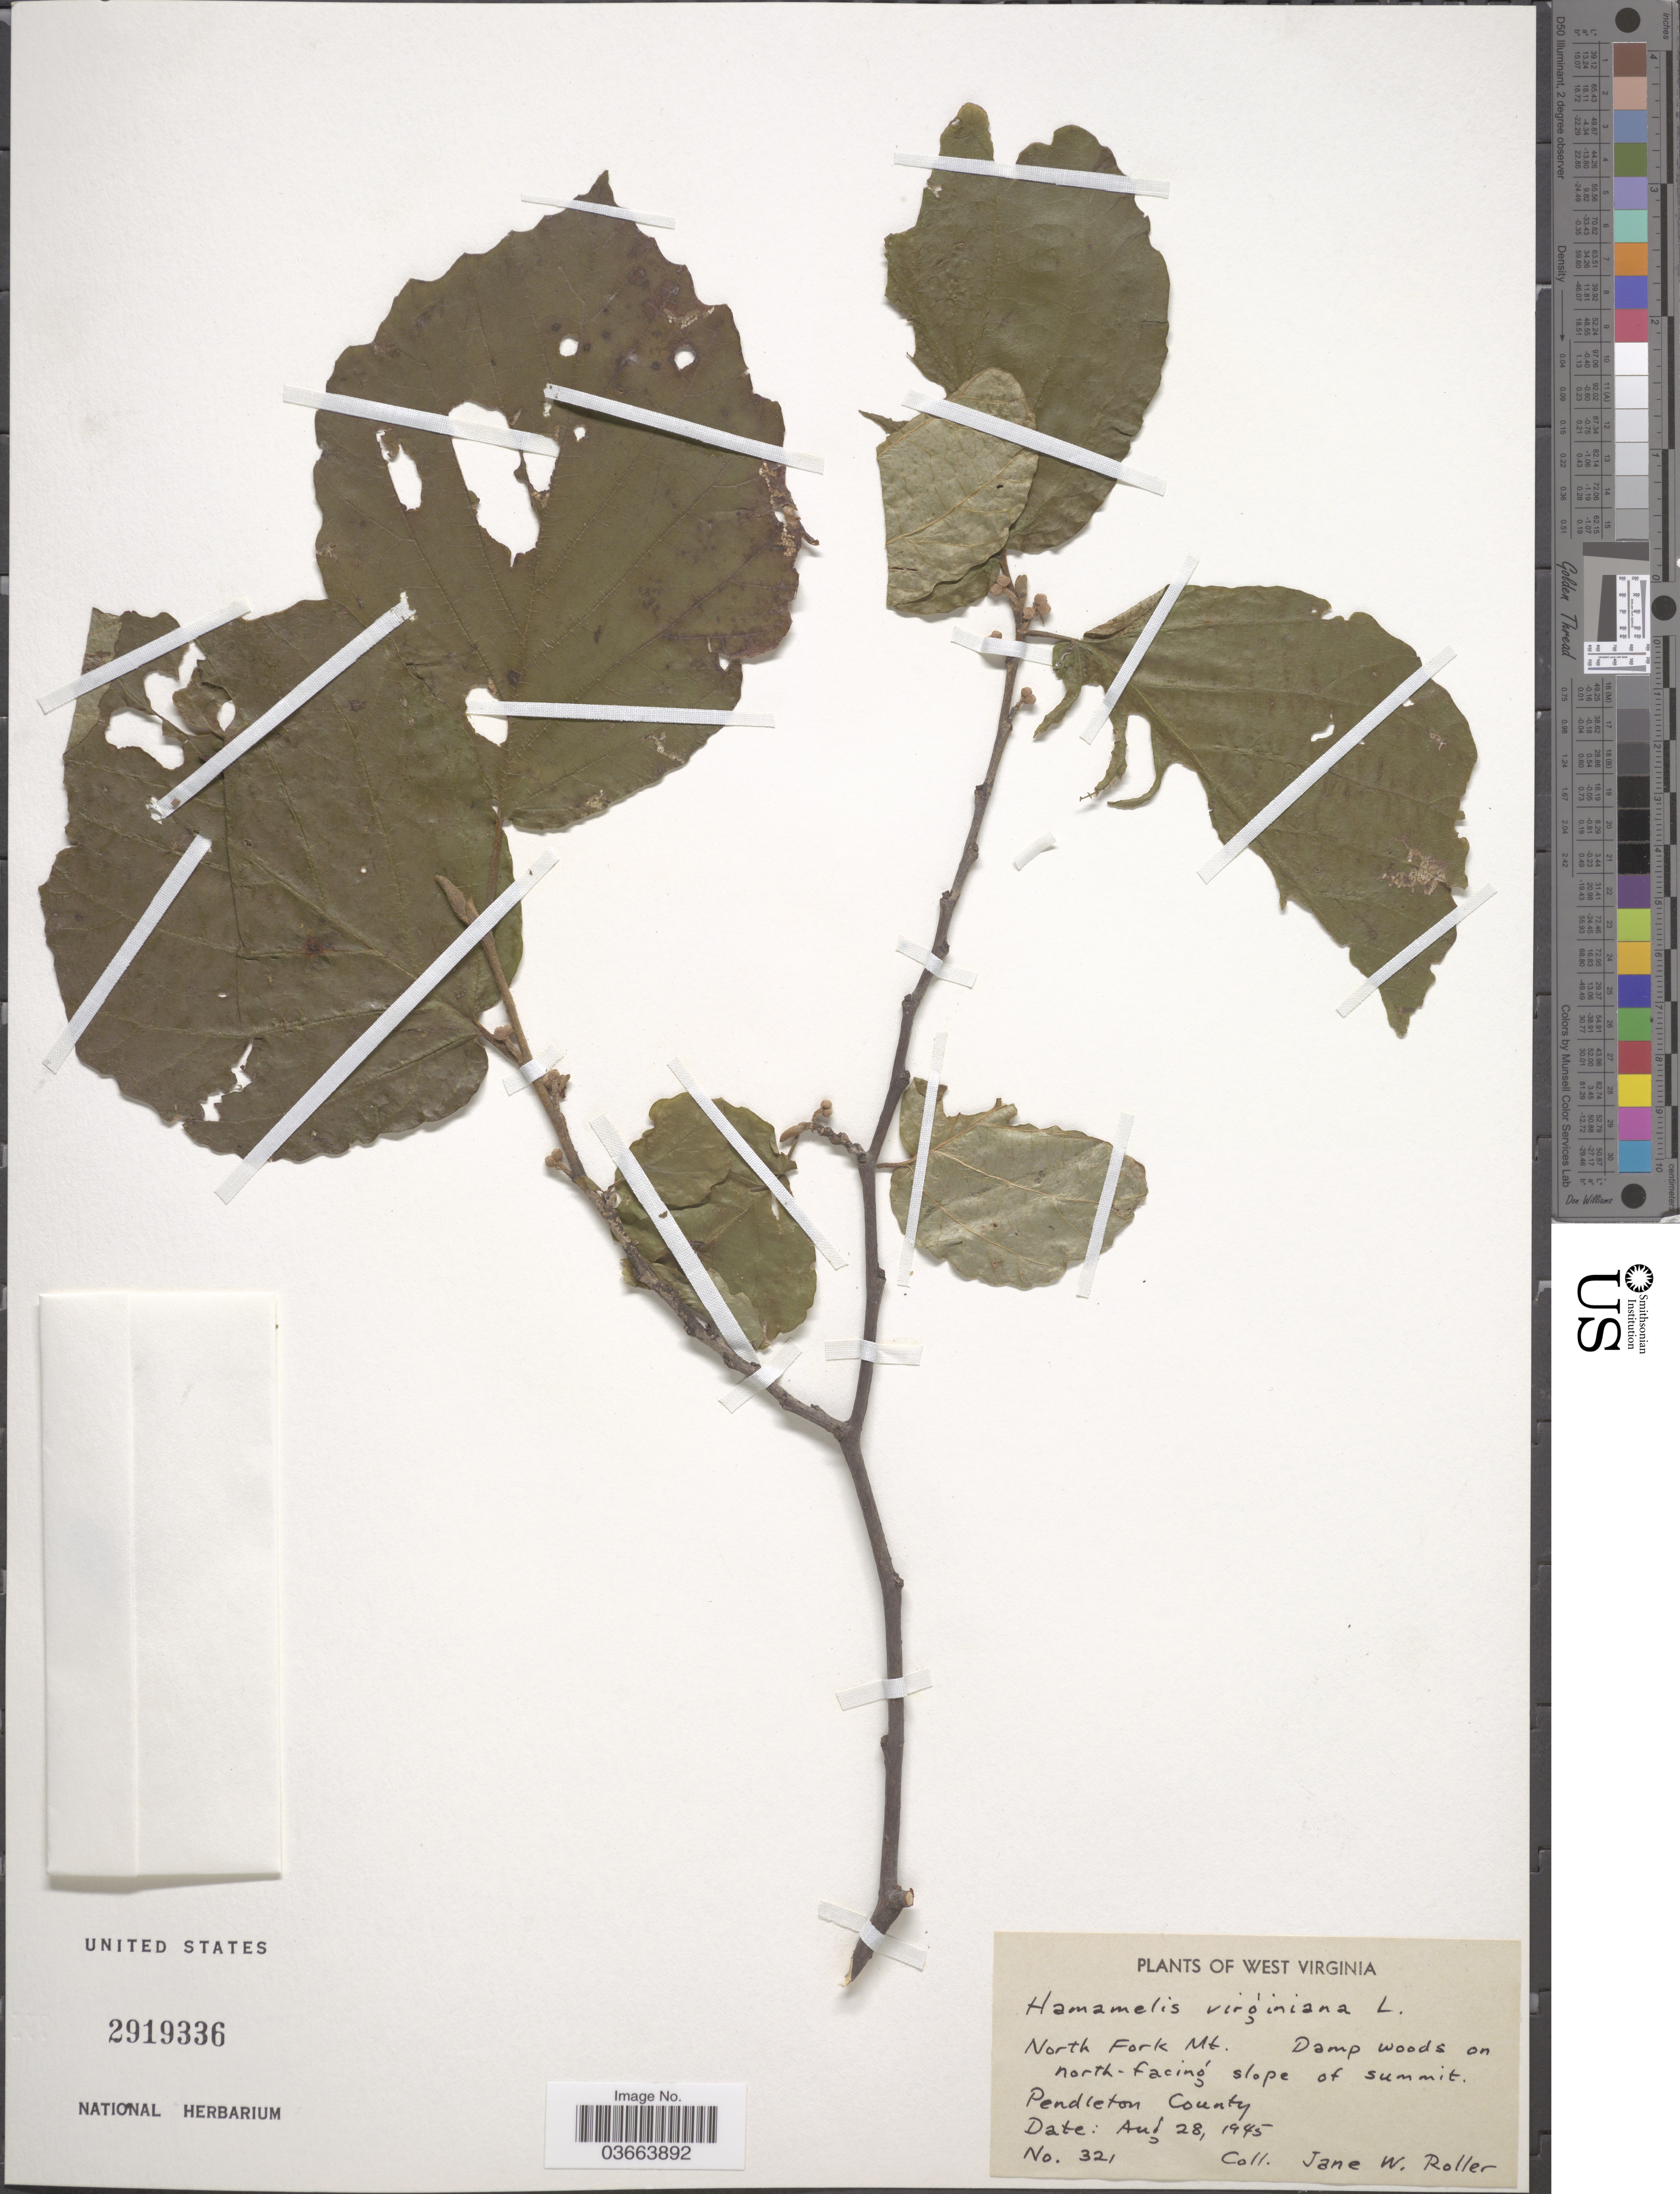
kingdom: Plantae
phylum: Tracheophyta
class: Magnoliopsida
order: Saxifragales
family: Hamamelidaceae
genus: Hamamelis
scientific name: Hamamelis virginiana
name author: L.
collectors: J. W. Roller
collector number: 321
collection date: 1945-08-28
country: United States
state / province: West Virginia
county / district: Pendleton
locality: North Fork Mt. North-facing slope of summit. Pendleton County.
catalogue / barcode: US 2919336